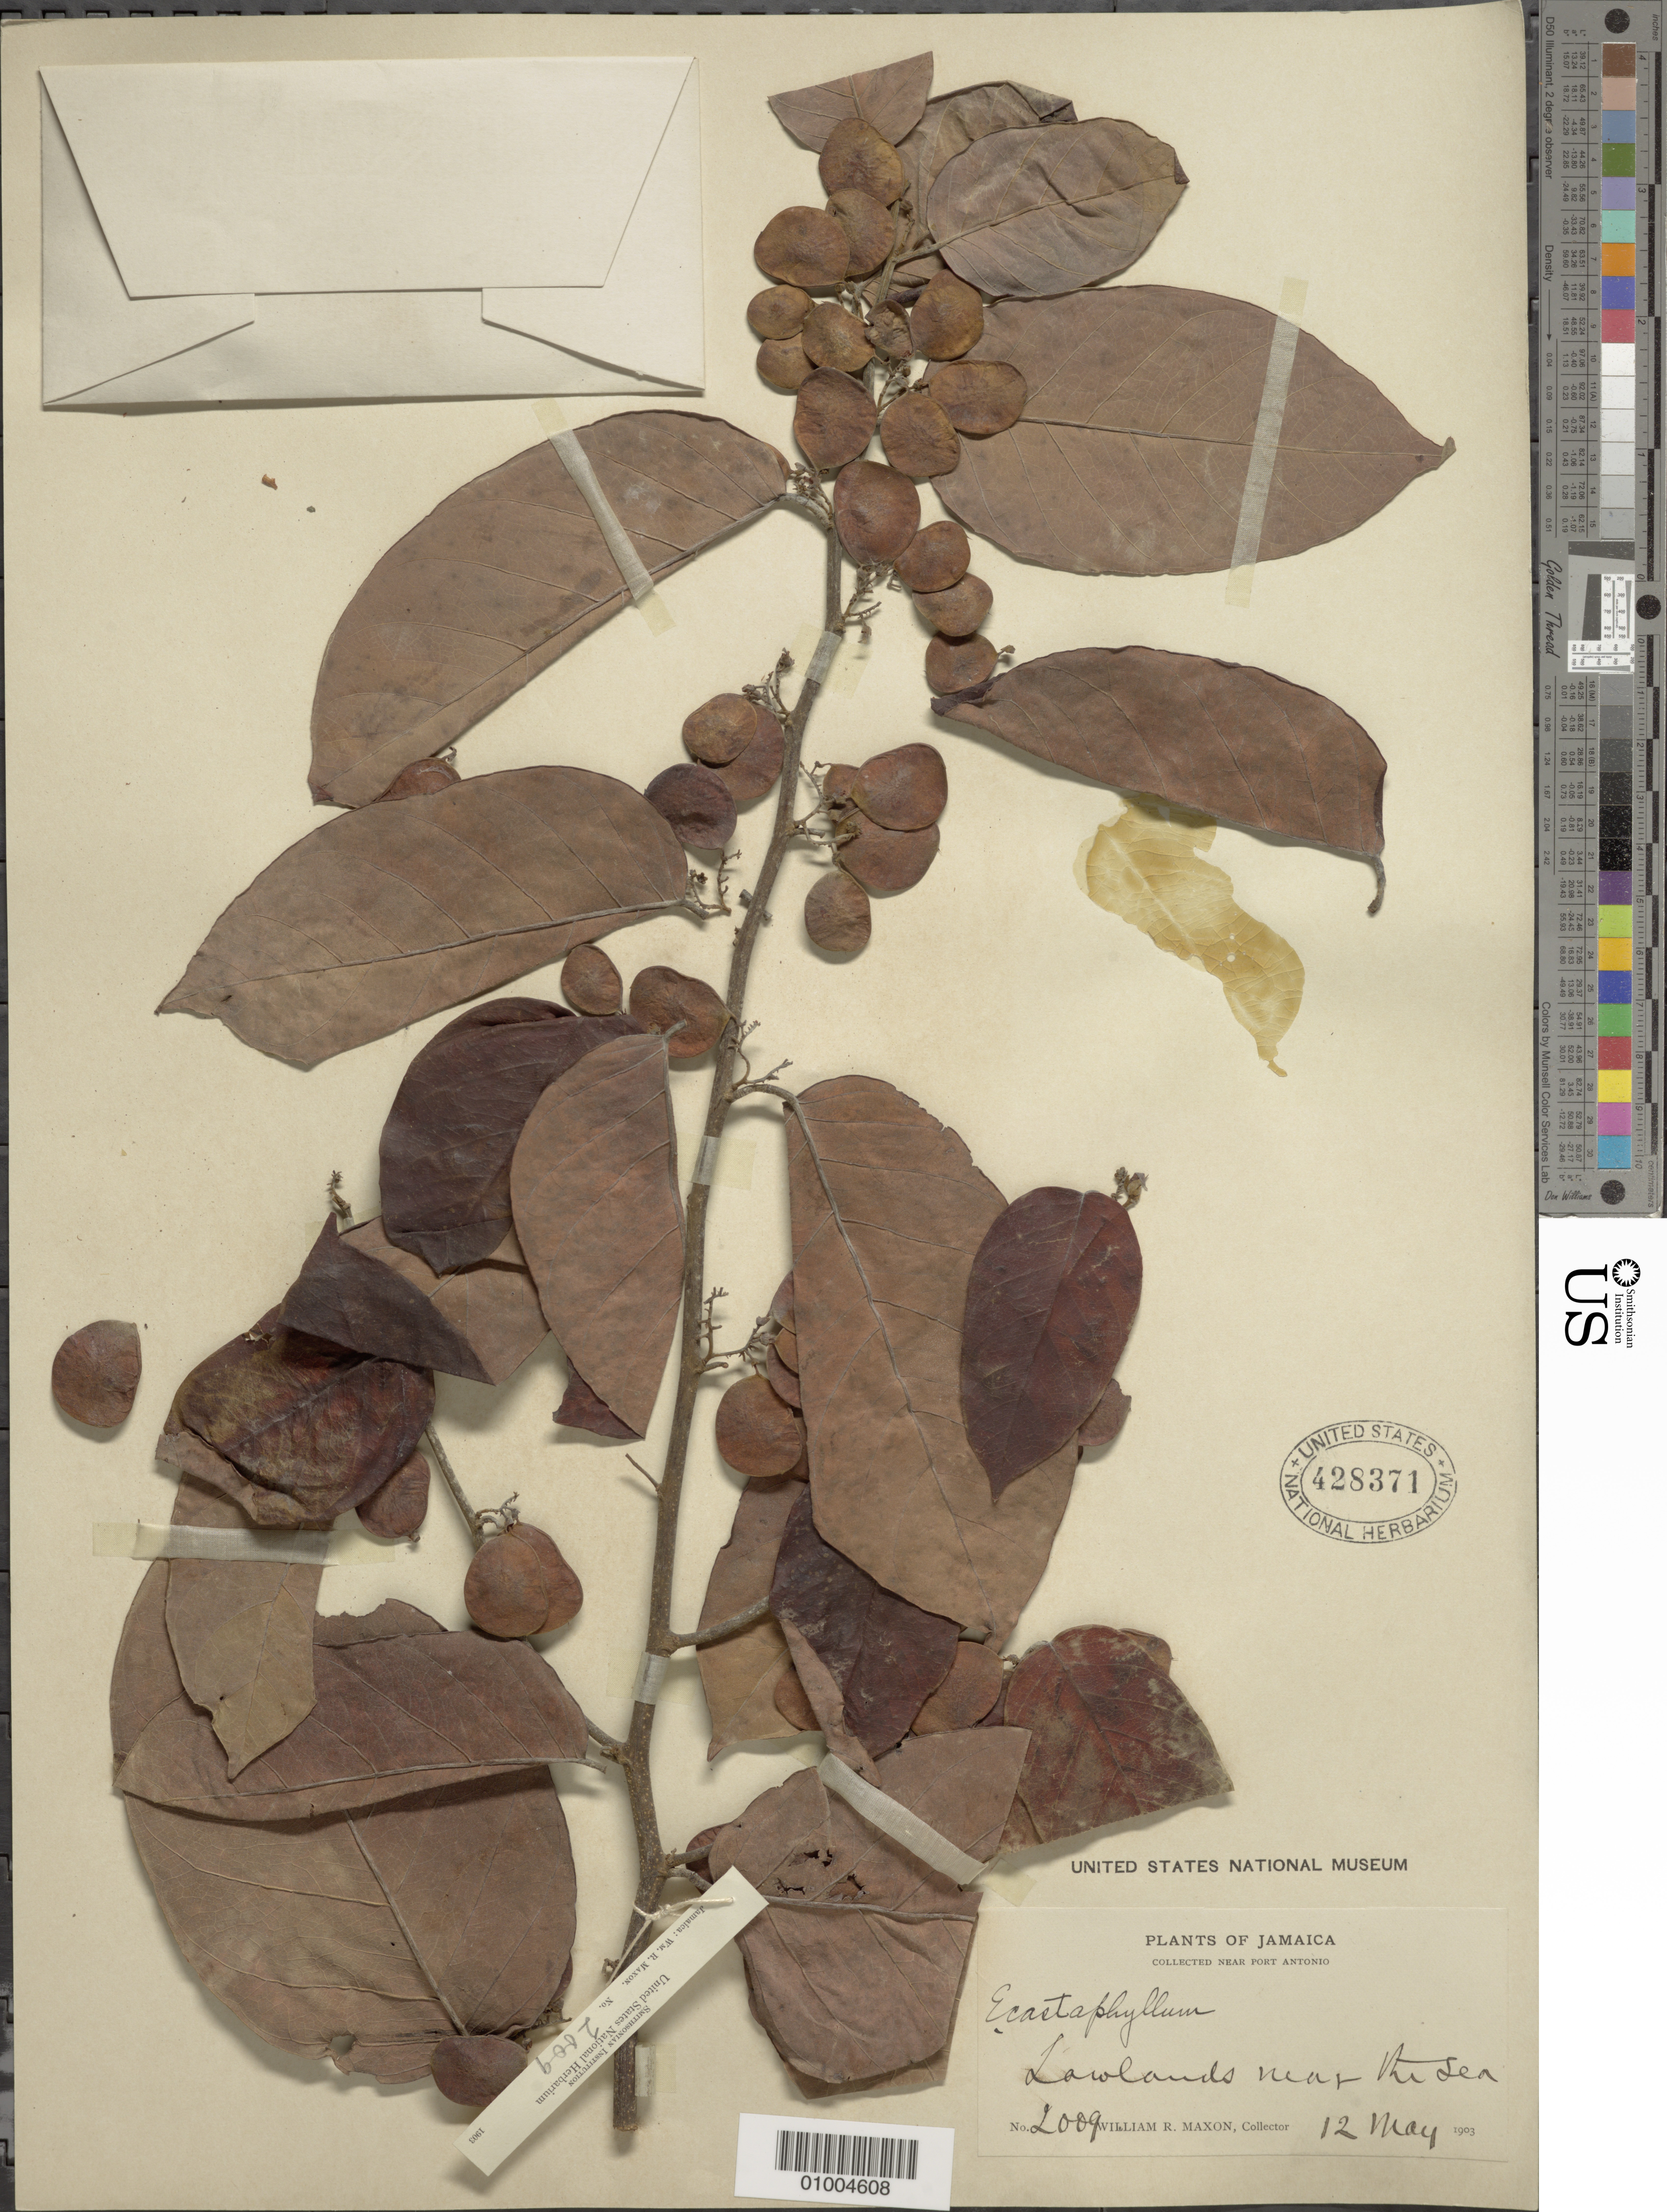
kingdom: Plantae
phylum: Tracheophyta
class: Magnoliopsida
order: Fabales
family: Fabaceae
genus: Dalbergia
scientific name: Dalbergia ecastaphyllum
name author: (L.) Taub.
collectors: W. R. Maxon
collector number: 2009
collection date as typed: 12 May 1903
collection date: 1903-05-12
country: Jamaica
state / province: Portland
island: Jamaica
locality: Port Antonio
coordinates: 0 N, 0 E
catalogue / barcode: US 428371